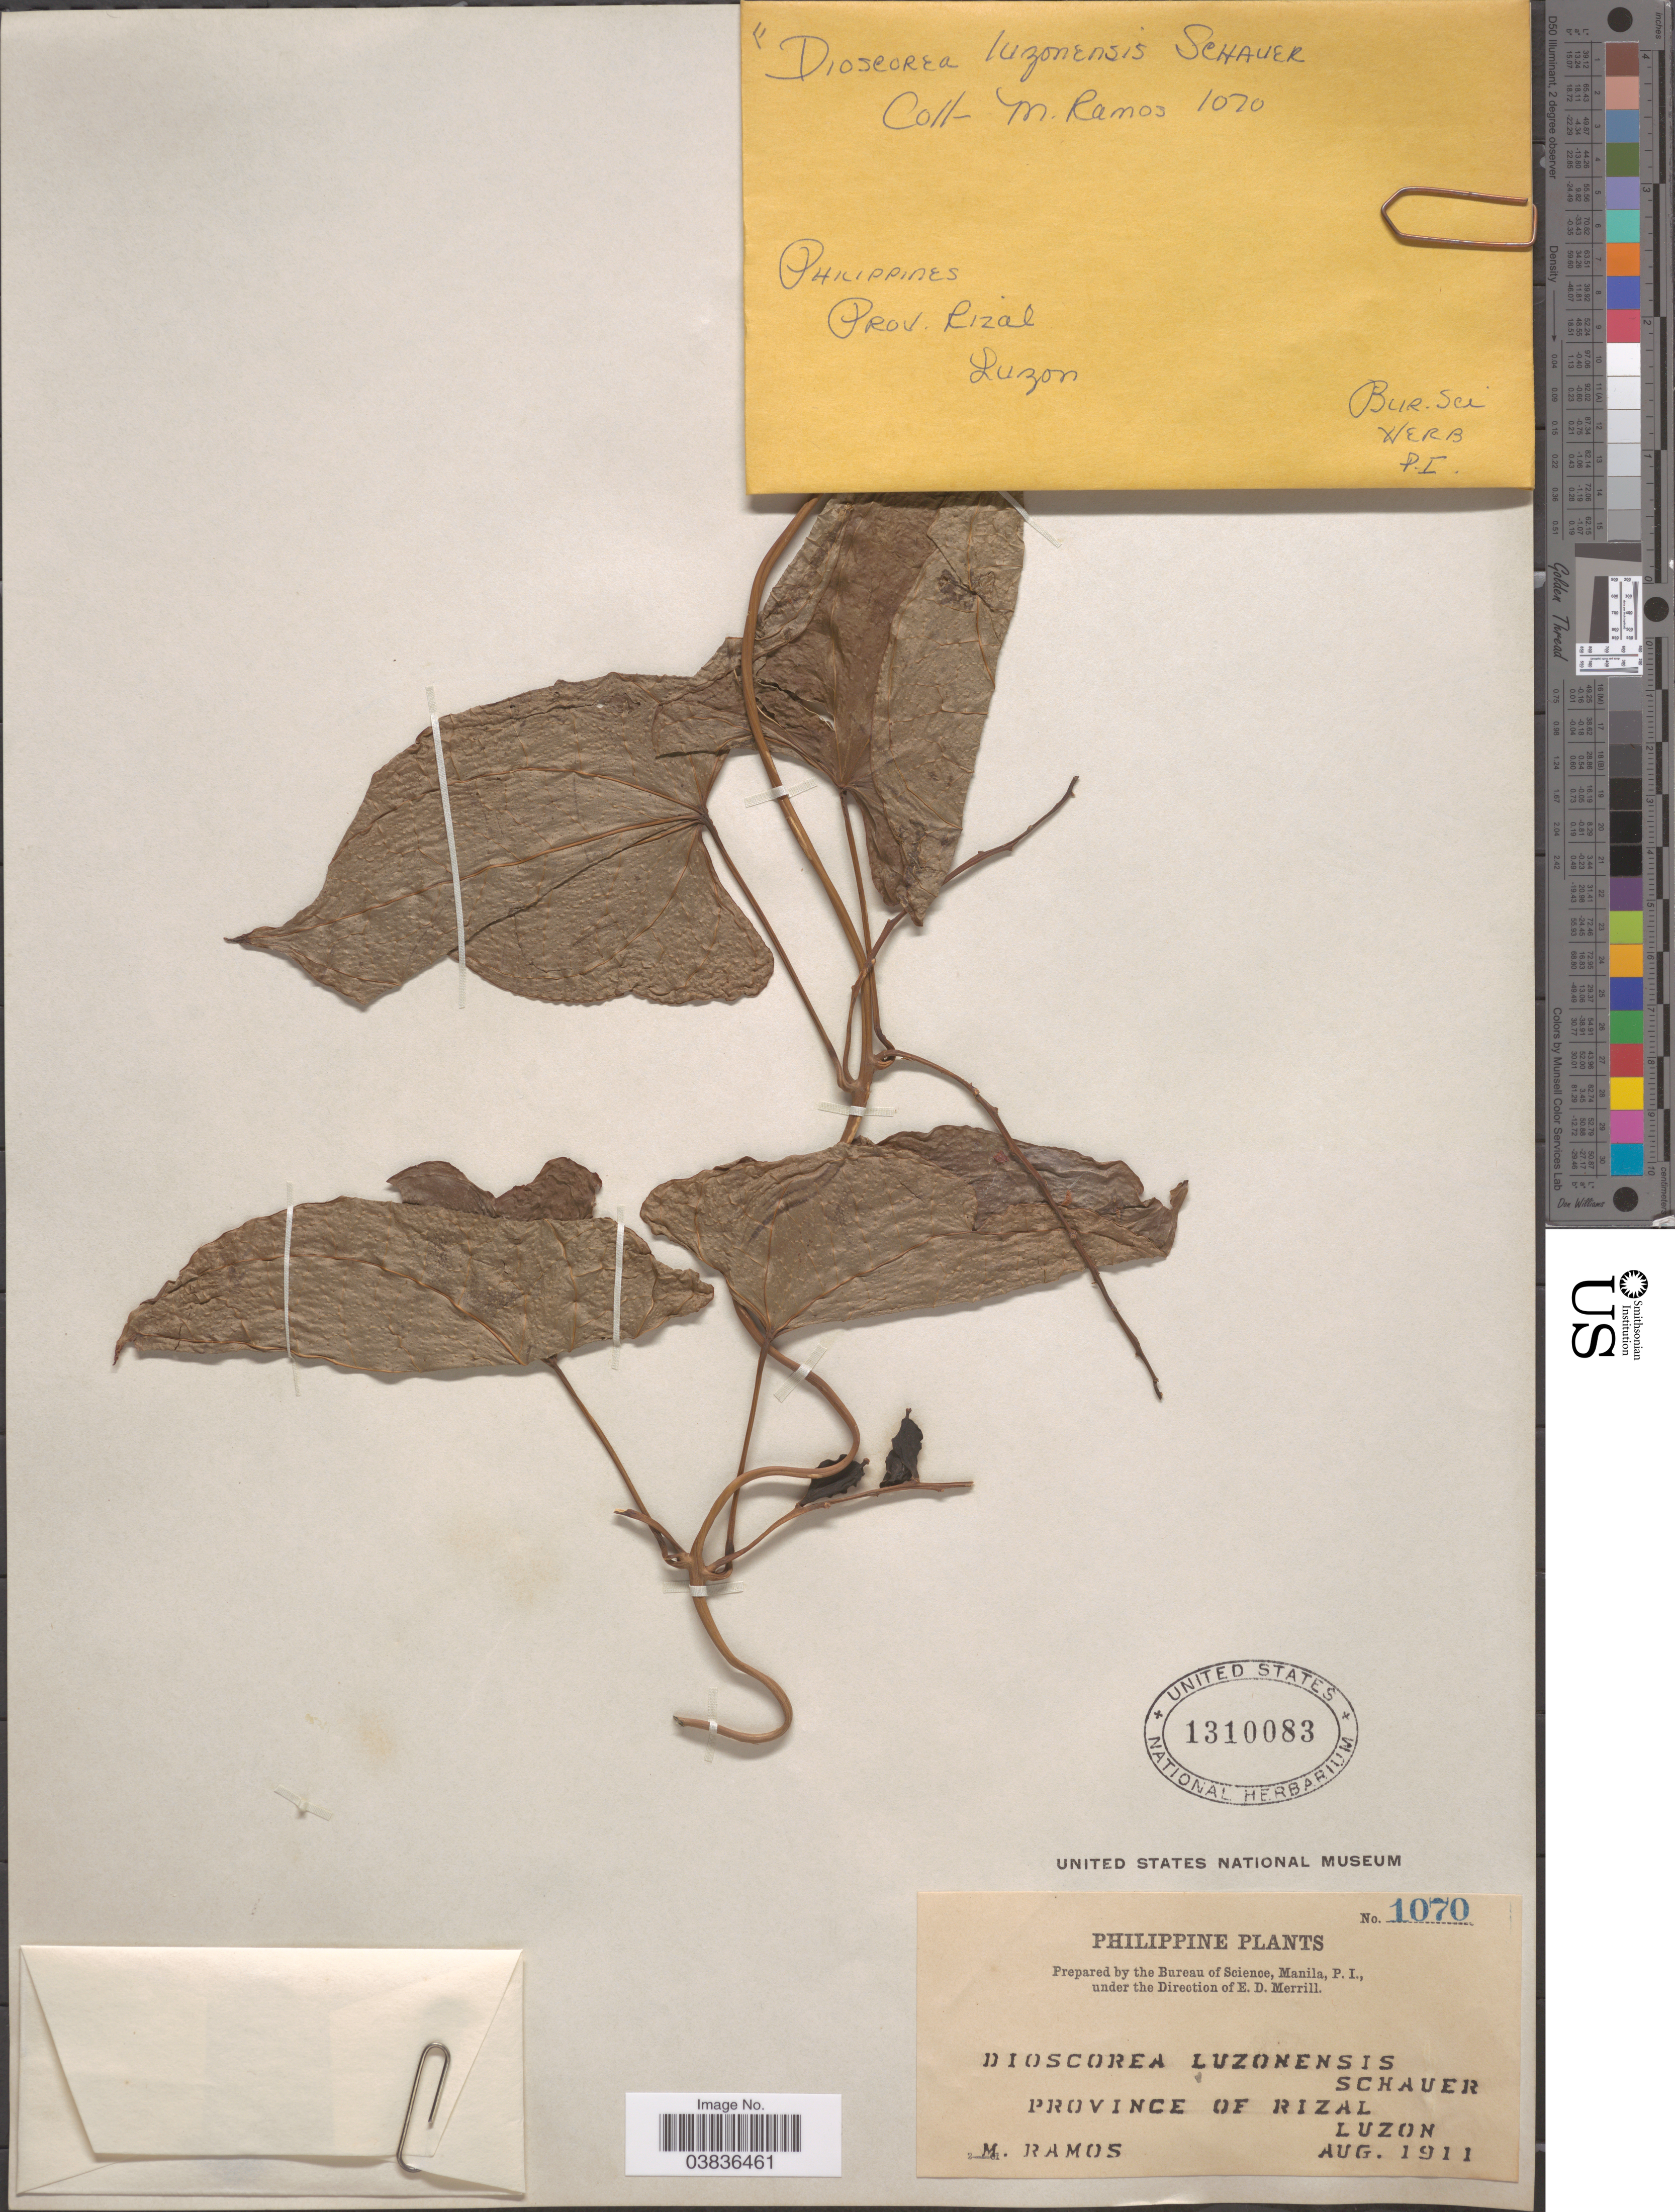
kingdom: Plantae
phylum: Tracheophyta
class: Liliopsida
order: Dioscoreales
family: Dioscoreaceae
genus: Dioscorea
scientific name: Dioscorea luzonensis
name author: Schauer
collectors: M. Ramos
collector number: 1070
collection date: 1911-08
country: Philippines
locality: Province of Rizal, Luzon.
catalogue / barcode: US 1310083